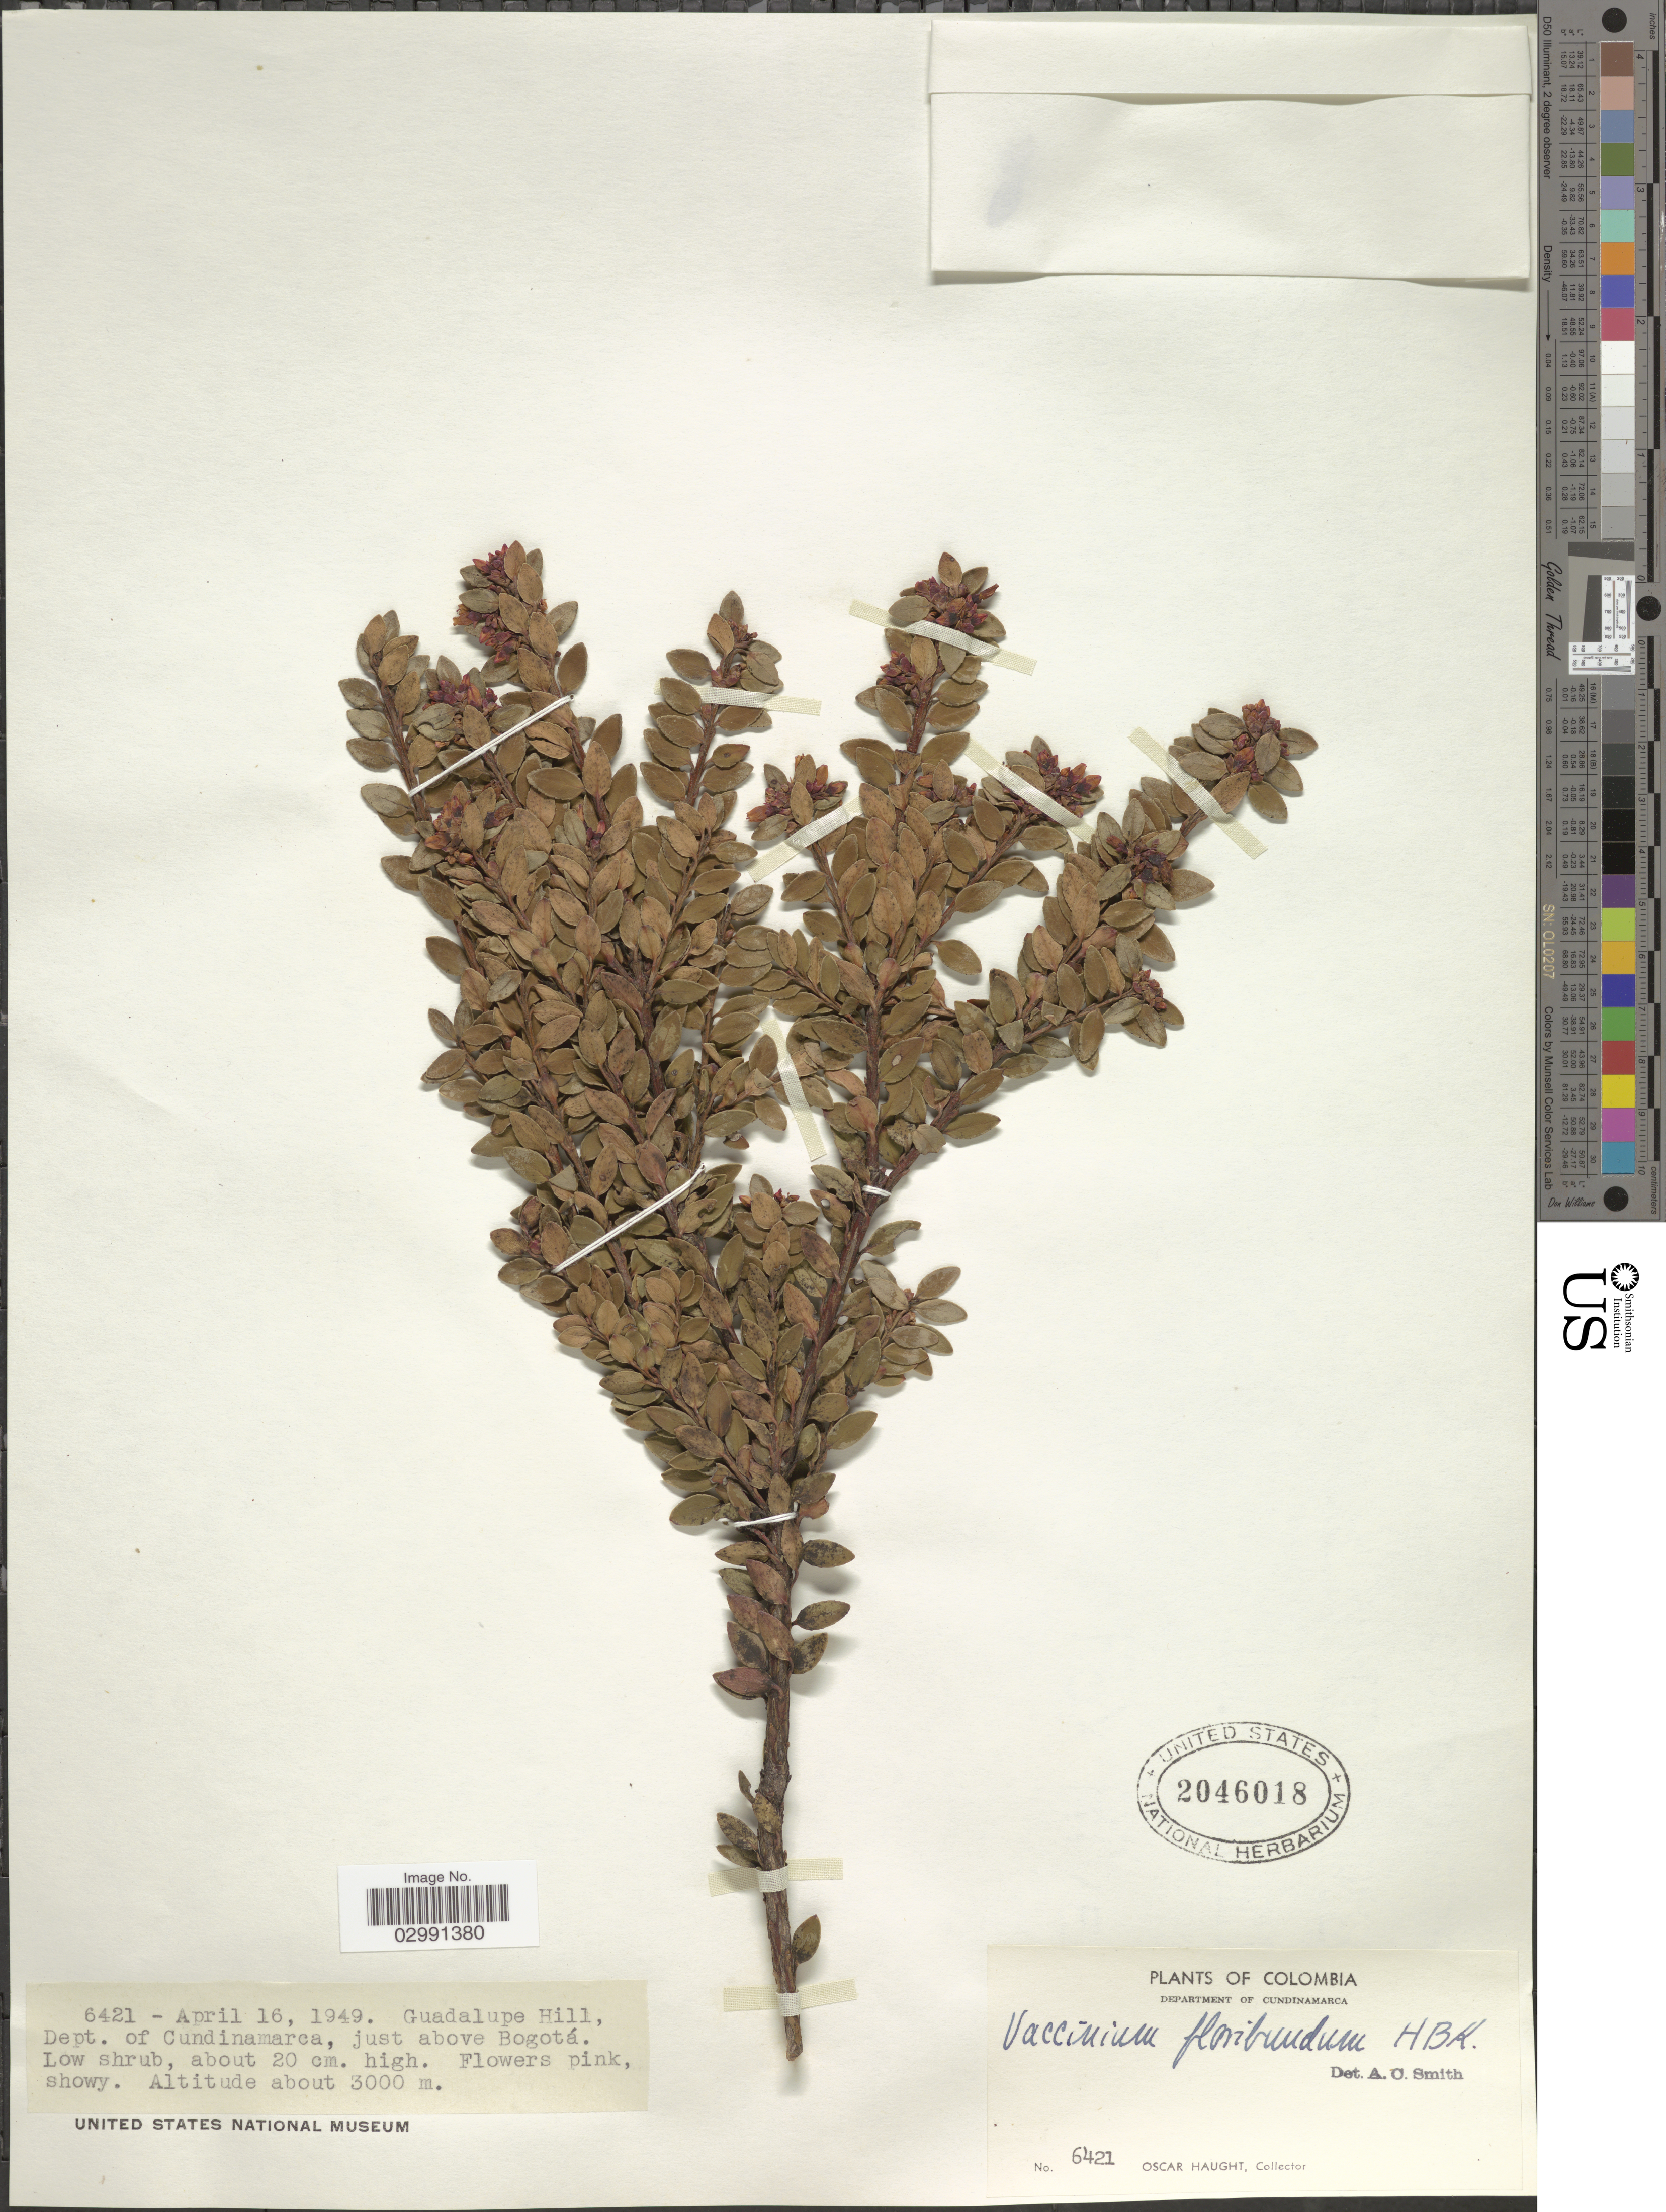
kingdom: Plantae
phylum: Tracheophyta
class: Magnoliopsida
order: Ericales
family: Ericaceae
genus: Vaccinium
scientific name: Vaccinium floribundum var. floribundum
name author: Kunth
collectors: O. L. Haught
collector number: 6421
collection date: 1949-04-16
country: Colombia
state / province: Cundinamarca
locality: Department of Cundinamarca. Guadalupe, Hill, Dept. of Cundinamarca, just above Bogotá.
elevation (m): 3000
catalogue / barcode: US 2046018